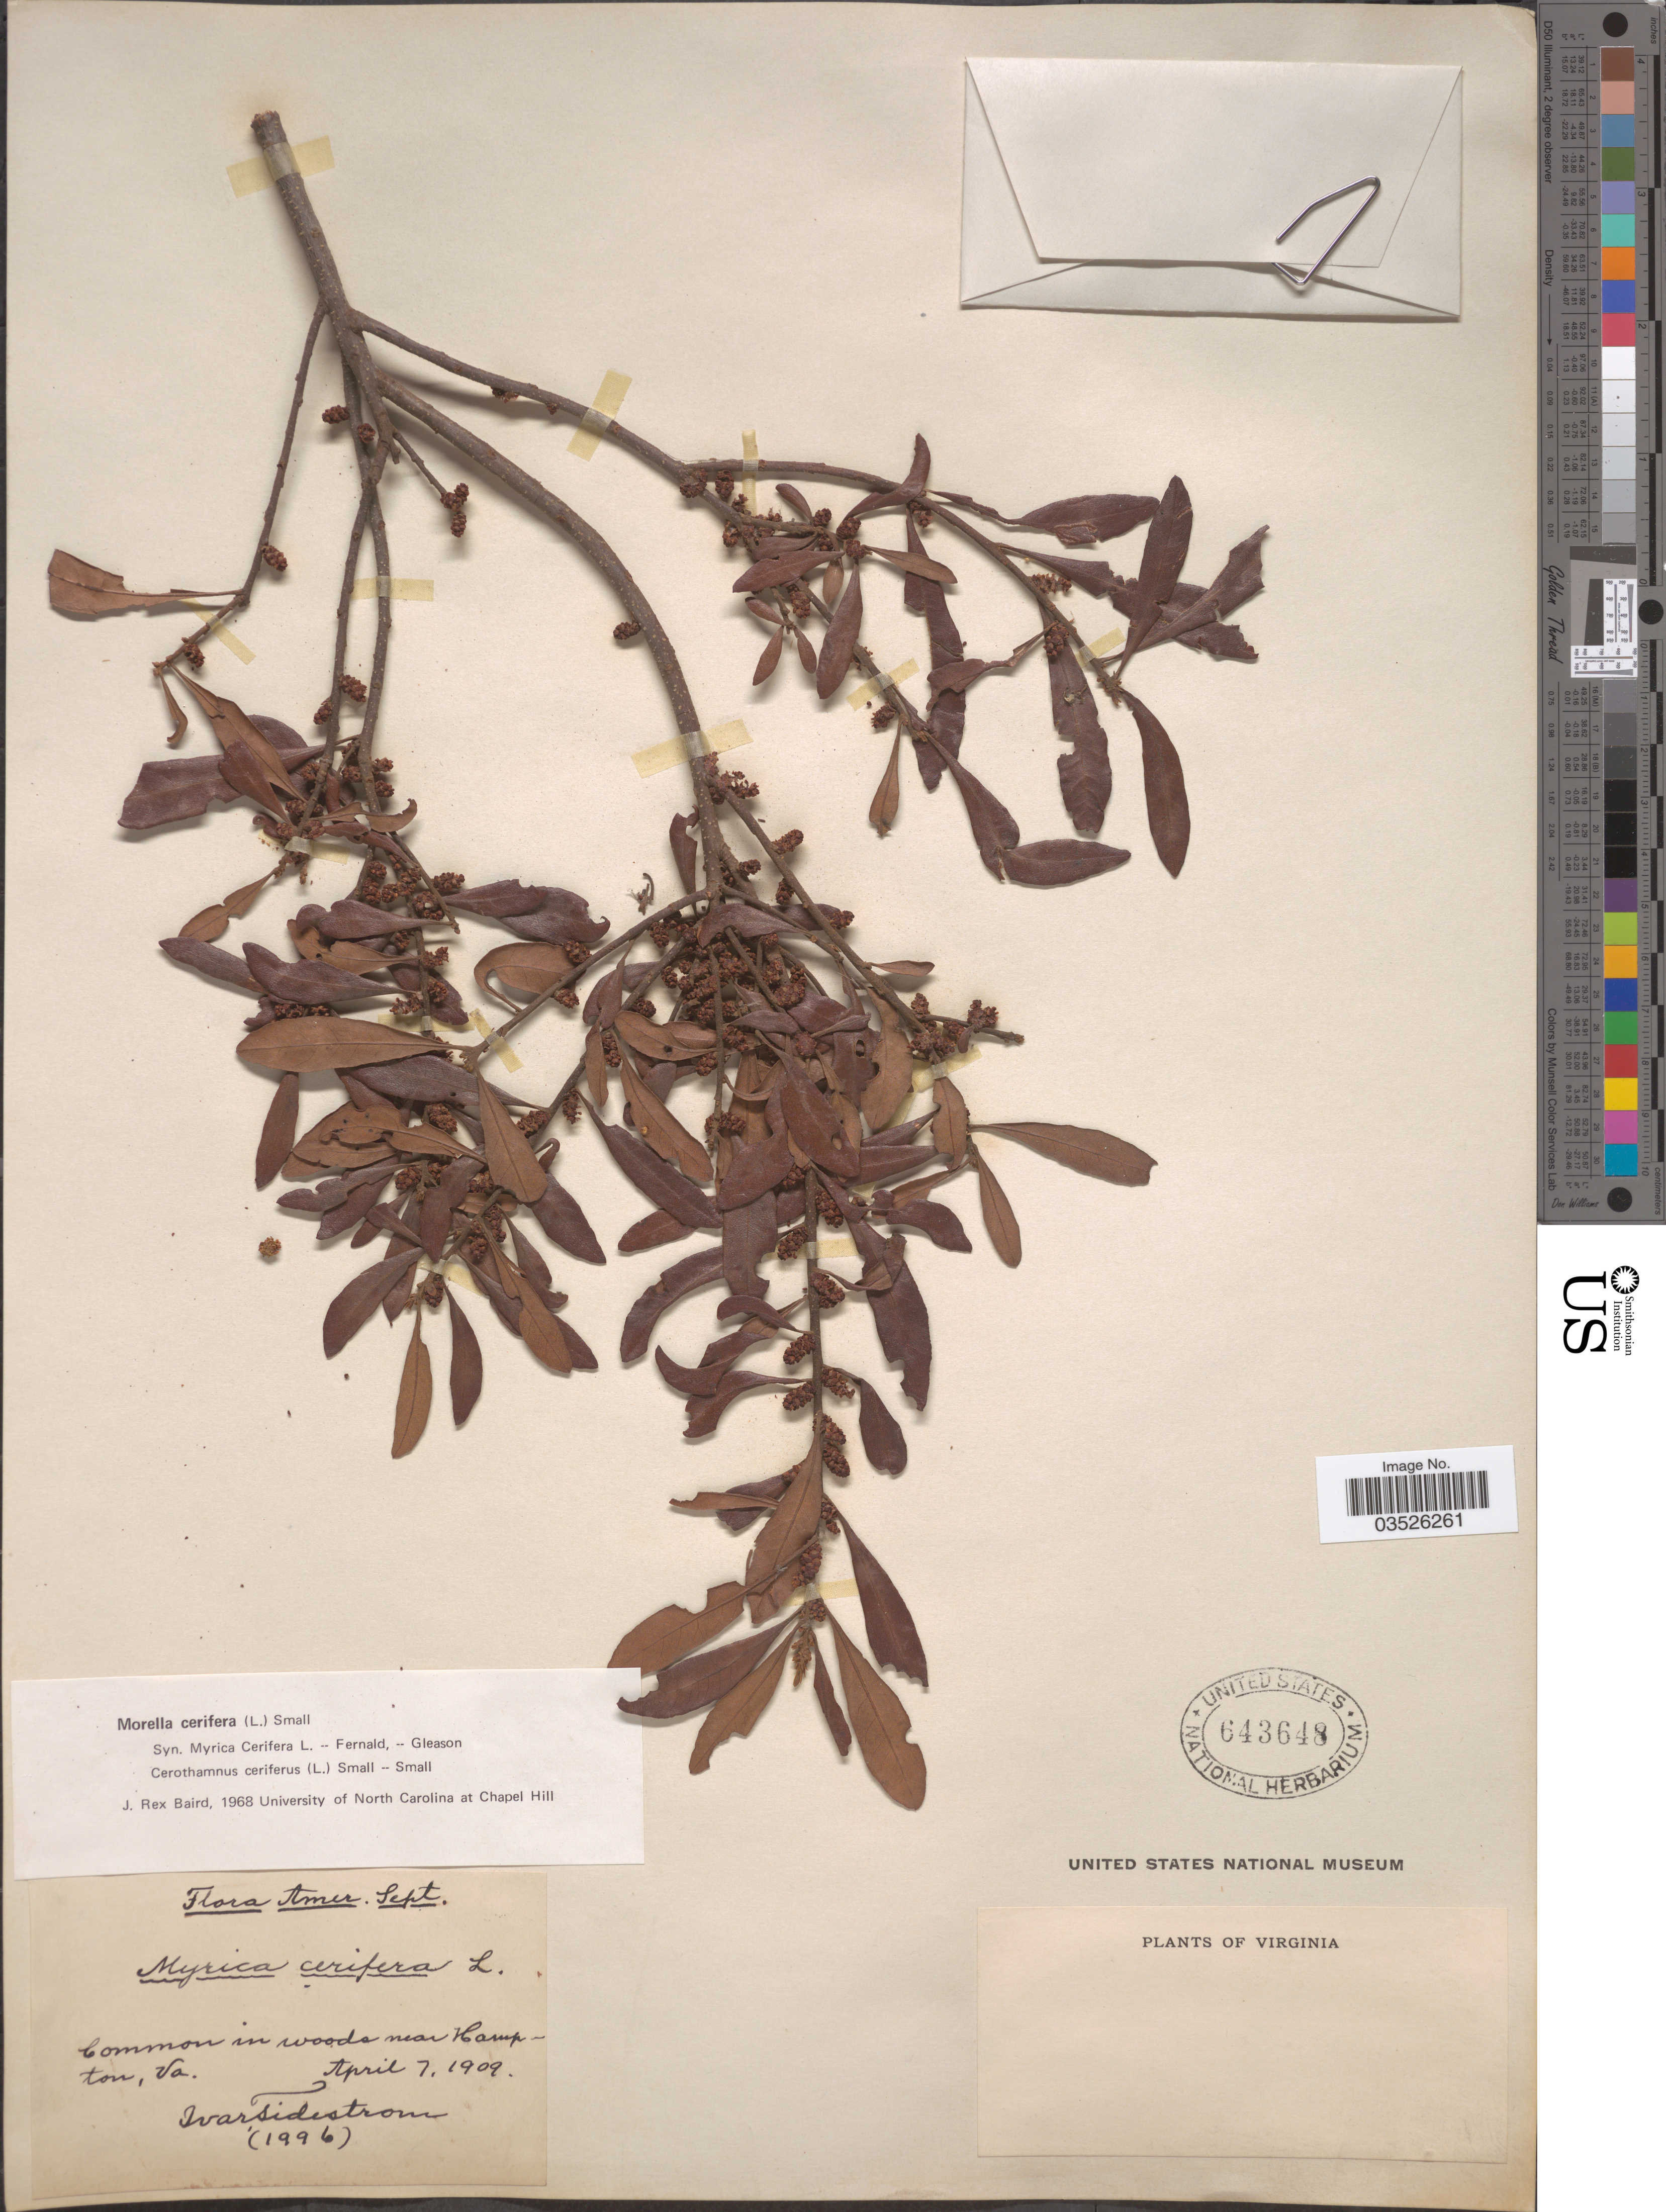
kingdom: Plantae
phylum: Tracheophyta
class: Magnoliopsida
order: Fagales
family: Myricaceae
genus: Morella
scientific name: Morella cerifera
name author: (L.) Small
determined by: Baird, James Rex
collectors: I. F. Tidestrom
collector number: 1996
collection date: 1909-04-07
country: United States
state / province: Virginia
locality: Common in woods near Hampton.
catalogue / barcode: US 643648